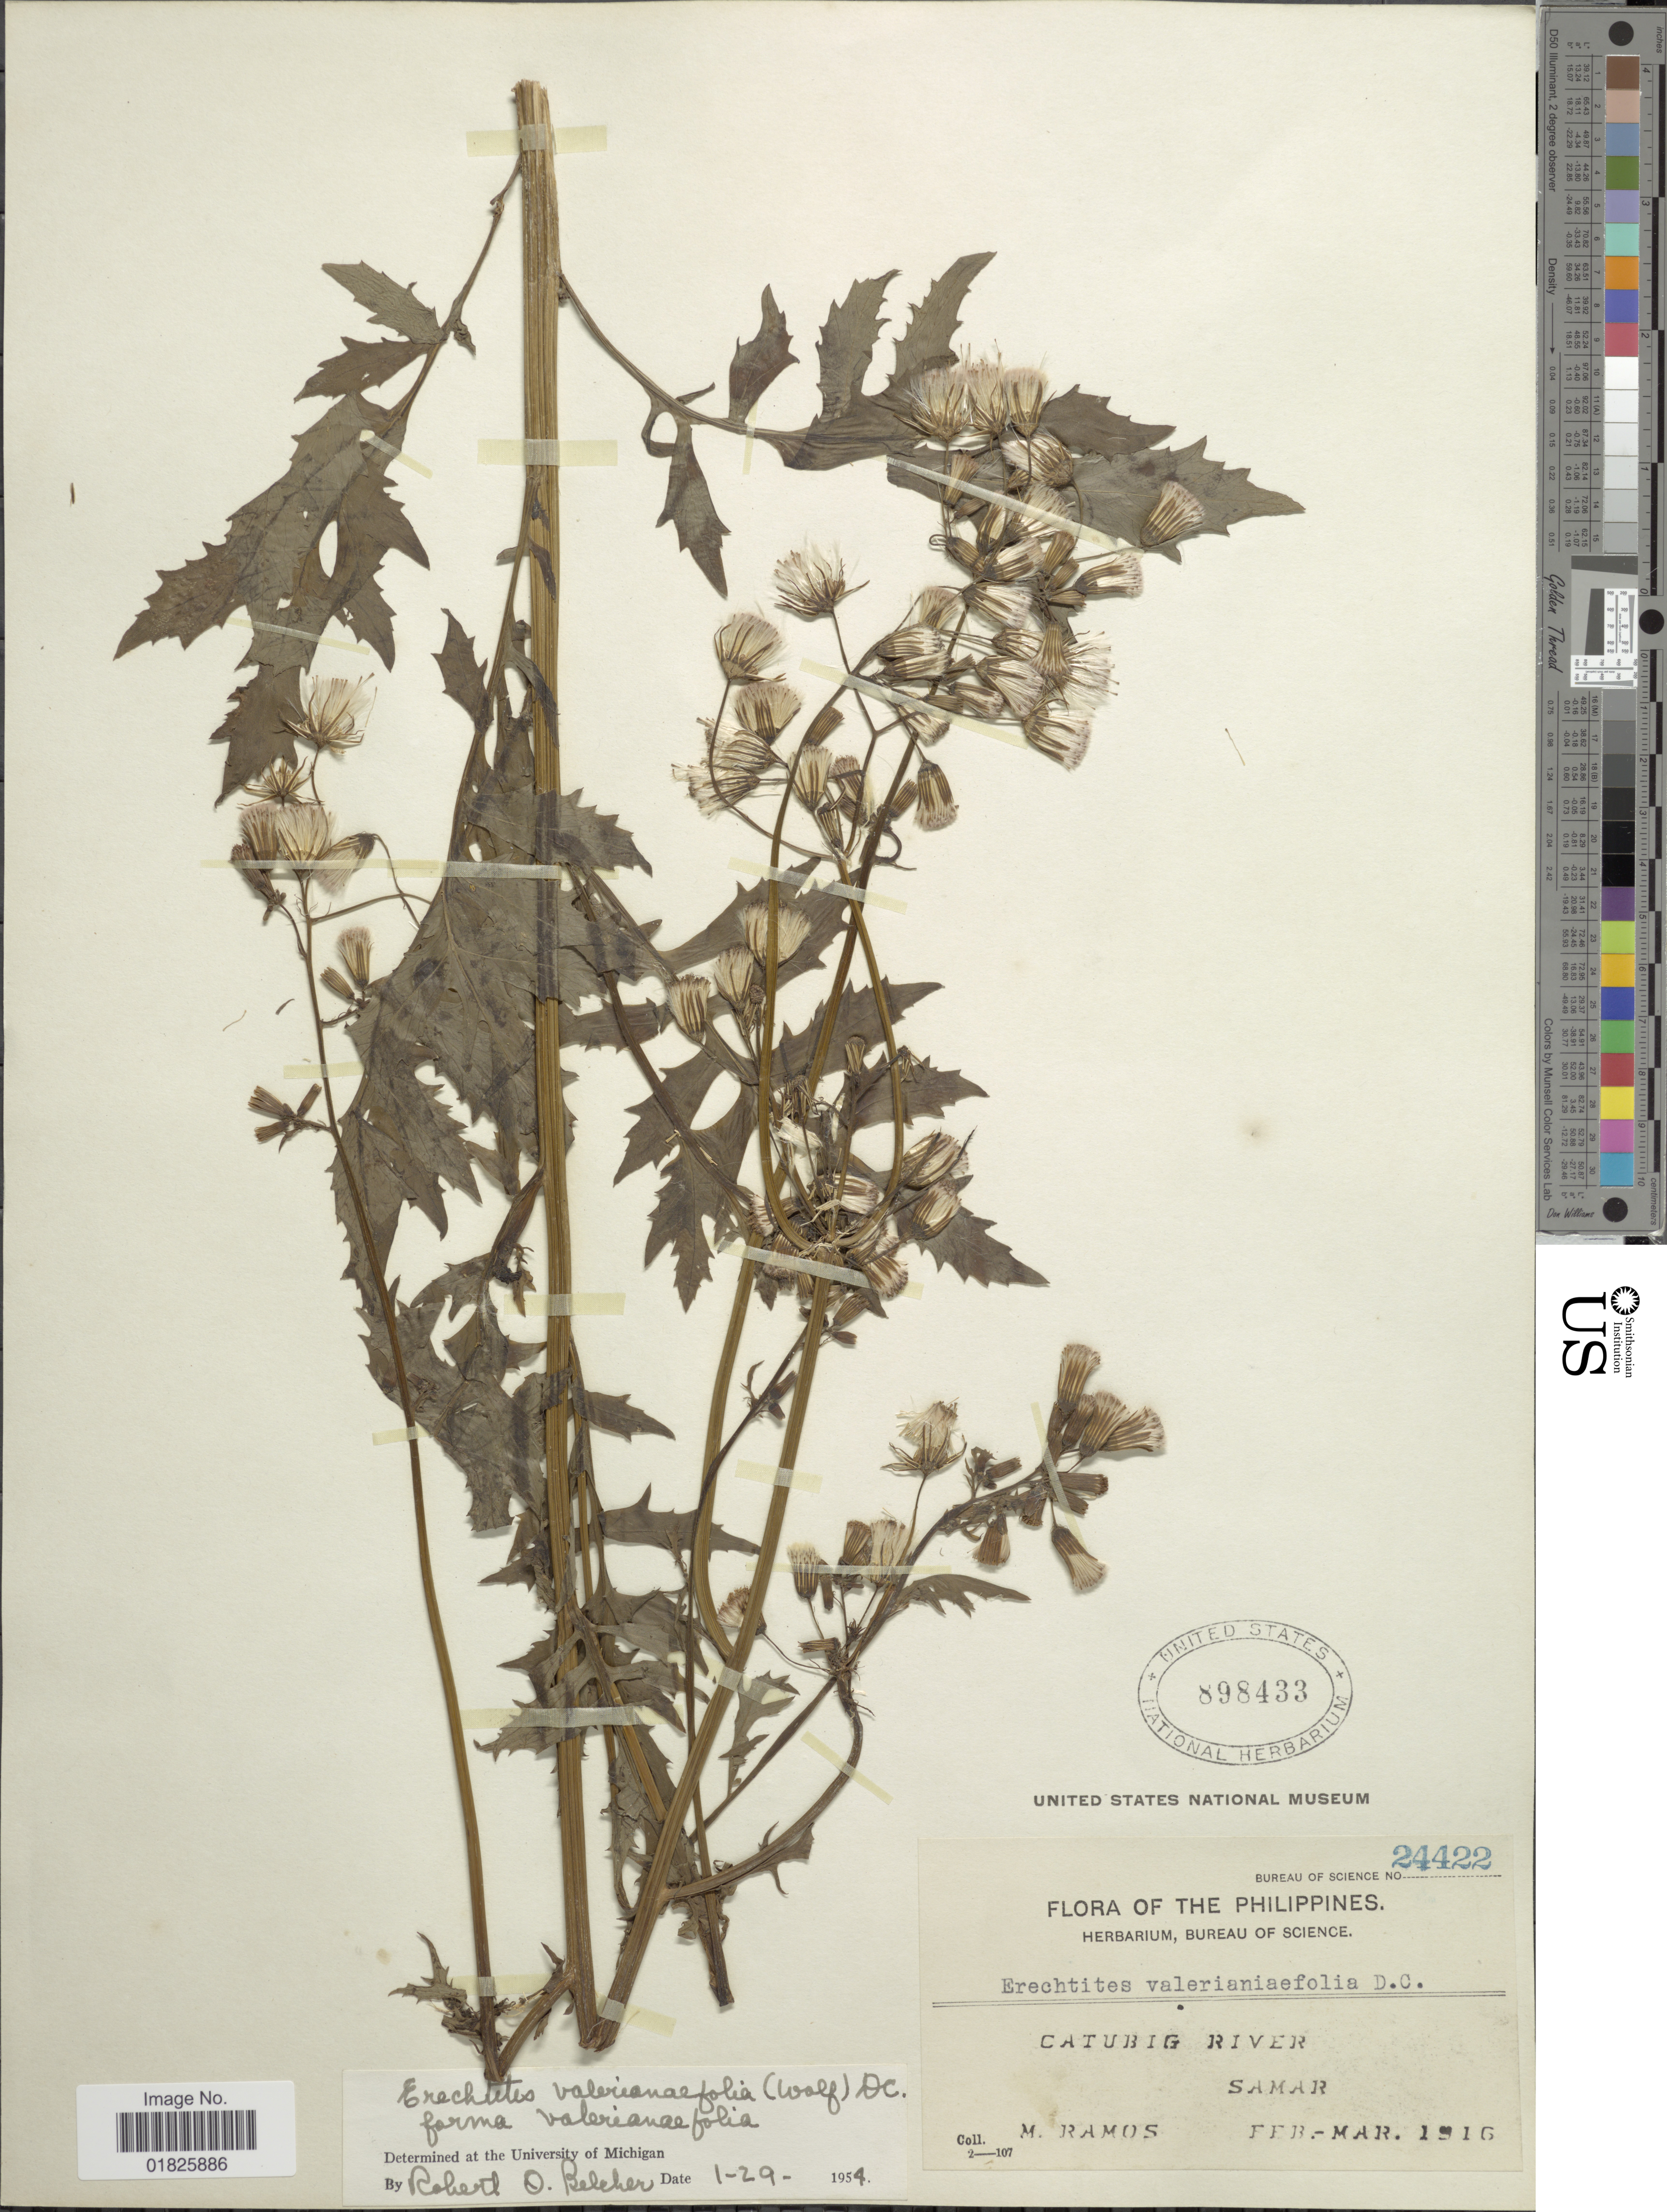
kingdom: Plantae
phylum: Tracheophyta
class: Magnoliopsida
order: Asterales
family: Asteraceae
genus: Erechtites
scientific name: Erechtites valerianifolius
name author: (Link ex Spreng.) DC.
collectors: M. Ramos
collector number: Bureau of Science 24422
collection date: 1916-02/1916-03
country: Philippines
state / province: Eastern Visayas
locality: Catubig River, Samar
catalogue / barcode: US 898433